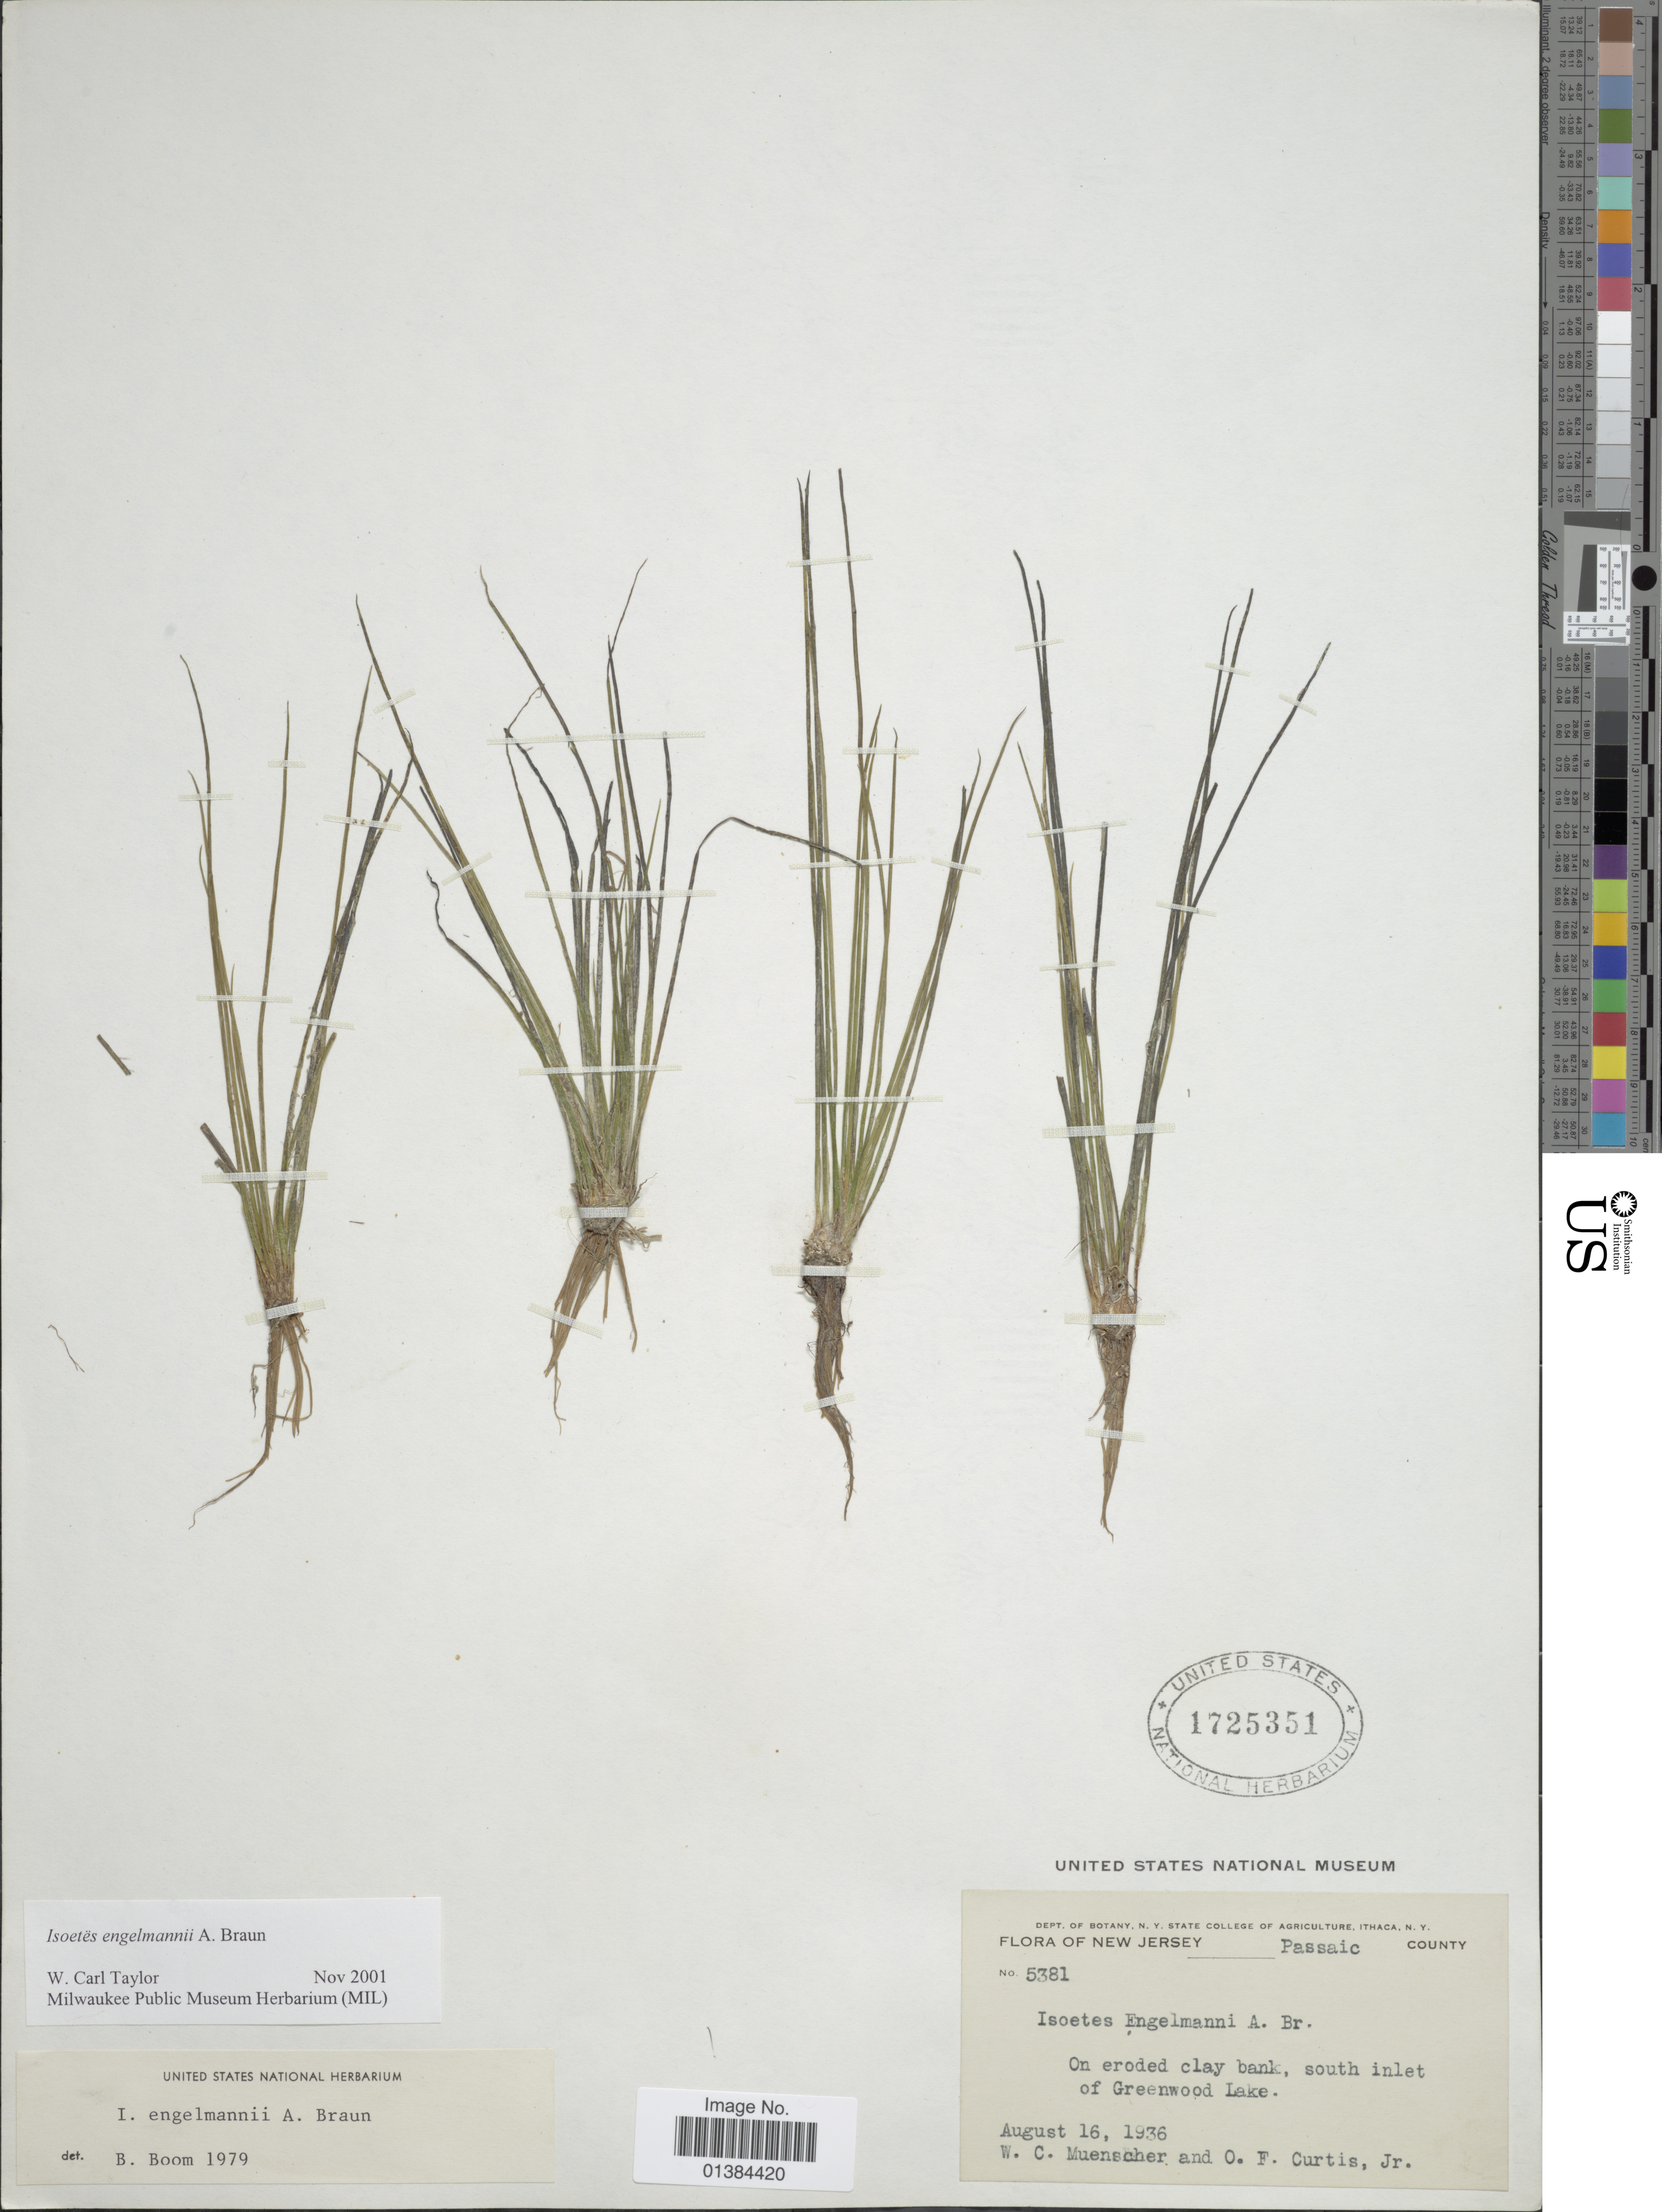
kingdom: Plantae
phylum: Tracheophyta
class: Lycopodiopsida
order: Isoetales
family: Isoetaceae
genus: Isoetes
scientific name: Isoetes engelmannii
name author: A. Braun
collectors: W. Muenscher & O. Curtis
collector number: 5381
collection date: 1936-08-16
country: United States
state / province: New Jersey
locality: Passaic County. On eroded clay bank, south inlet of Greenwood Lake.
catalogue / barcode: US 1725351